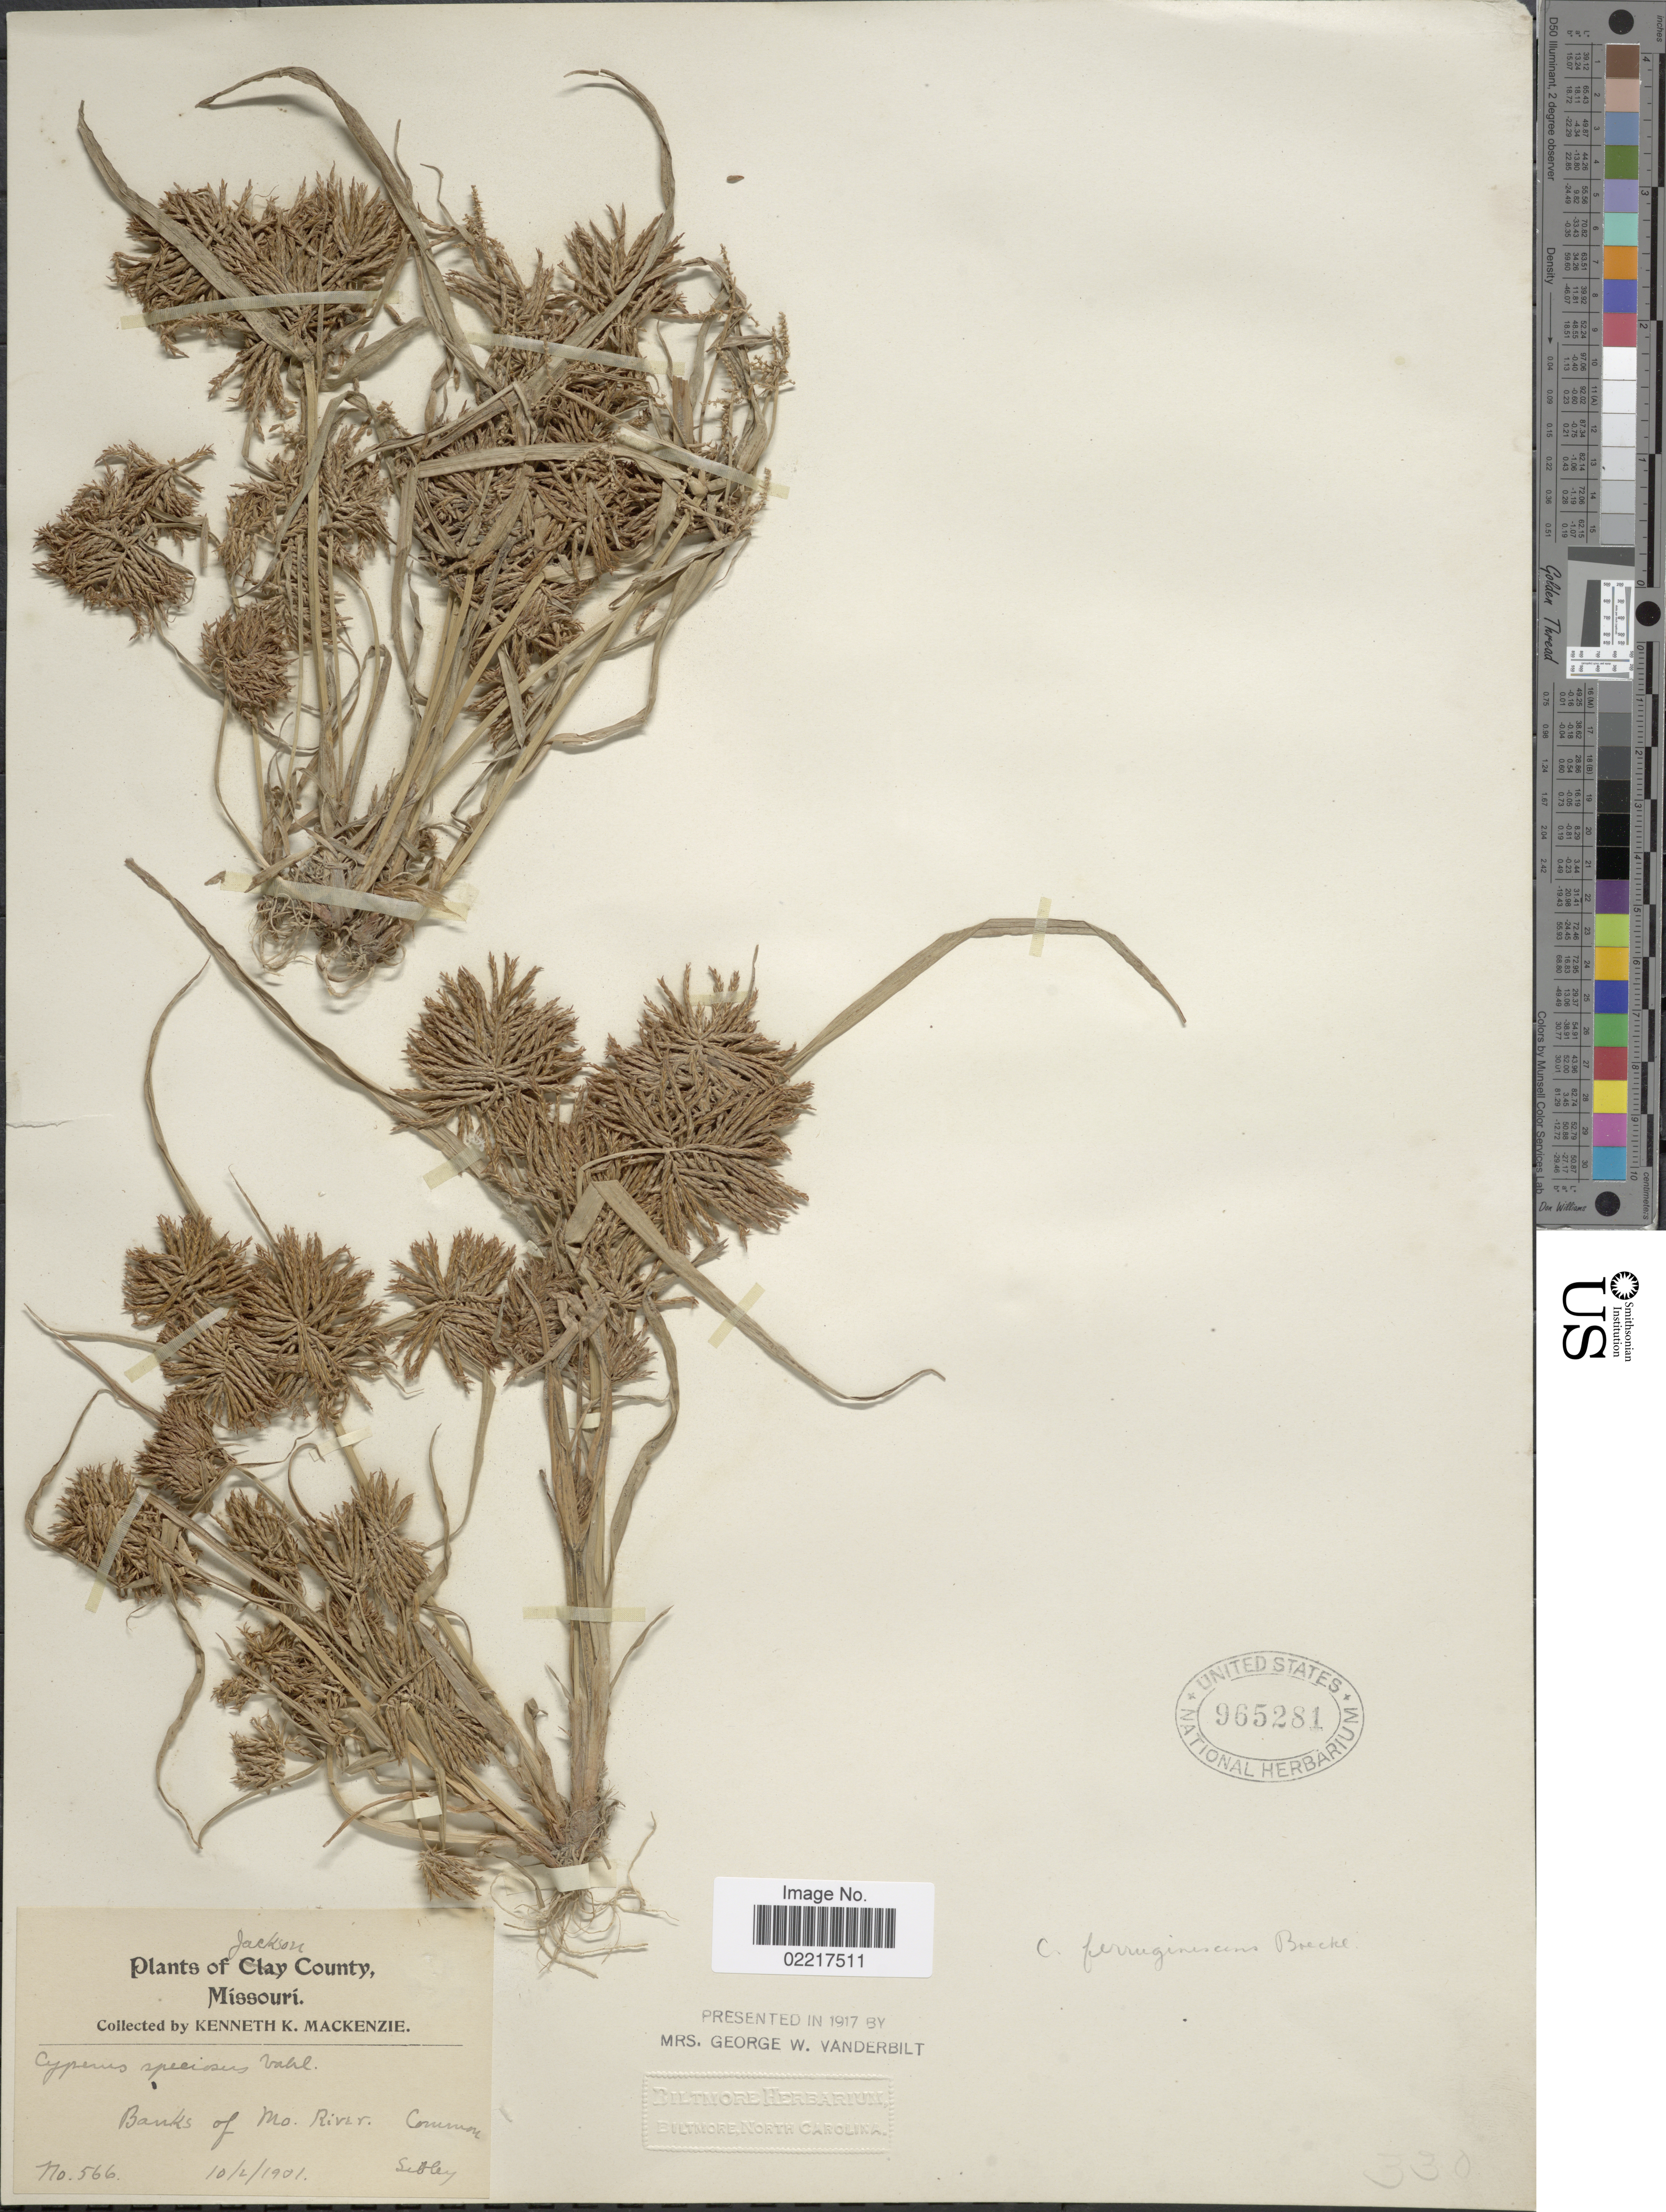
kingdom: Plantae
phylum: Tracheophyta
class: Liliopsida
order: Poales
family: Cyperaceae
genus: Cyperus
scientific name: Cyperus odoratus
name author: L.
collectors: K. K. Mackenzie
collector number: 566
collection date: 1901-10-02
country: United States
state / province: Missouri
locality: Jackson County, Banks of Mo River, Common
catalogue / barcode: US 965281